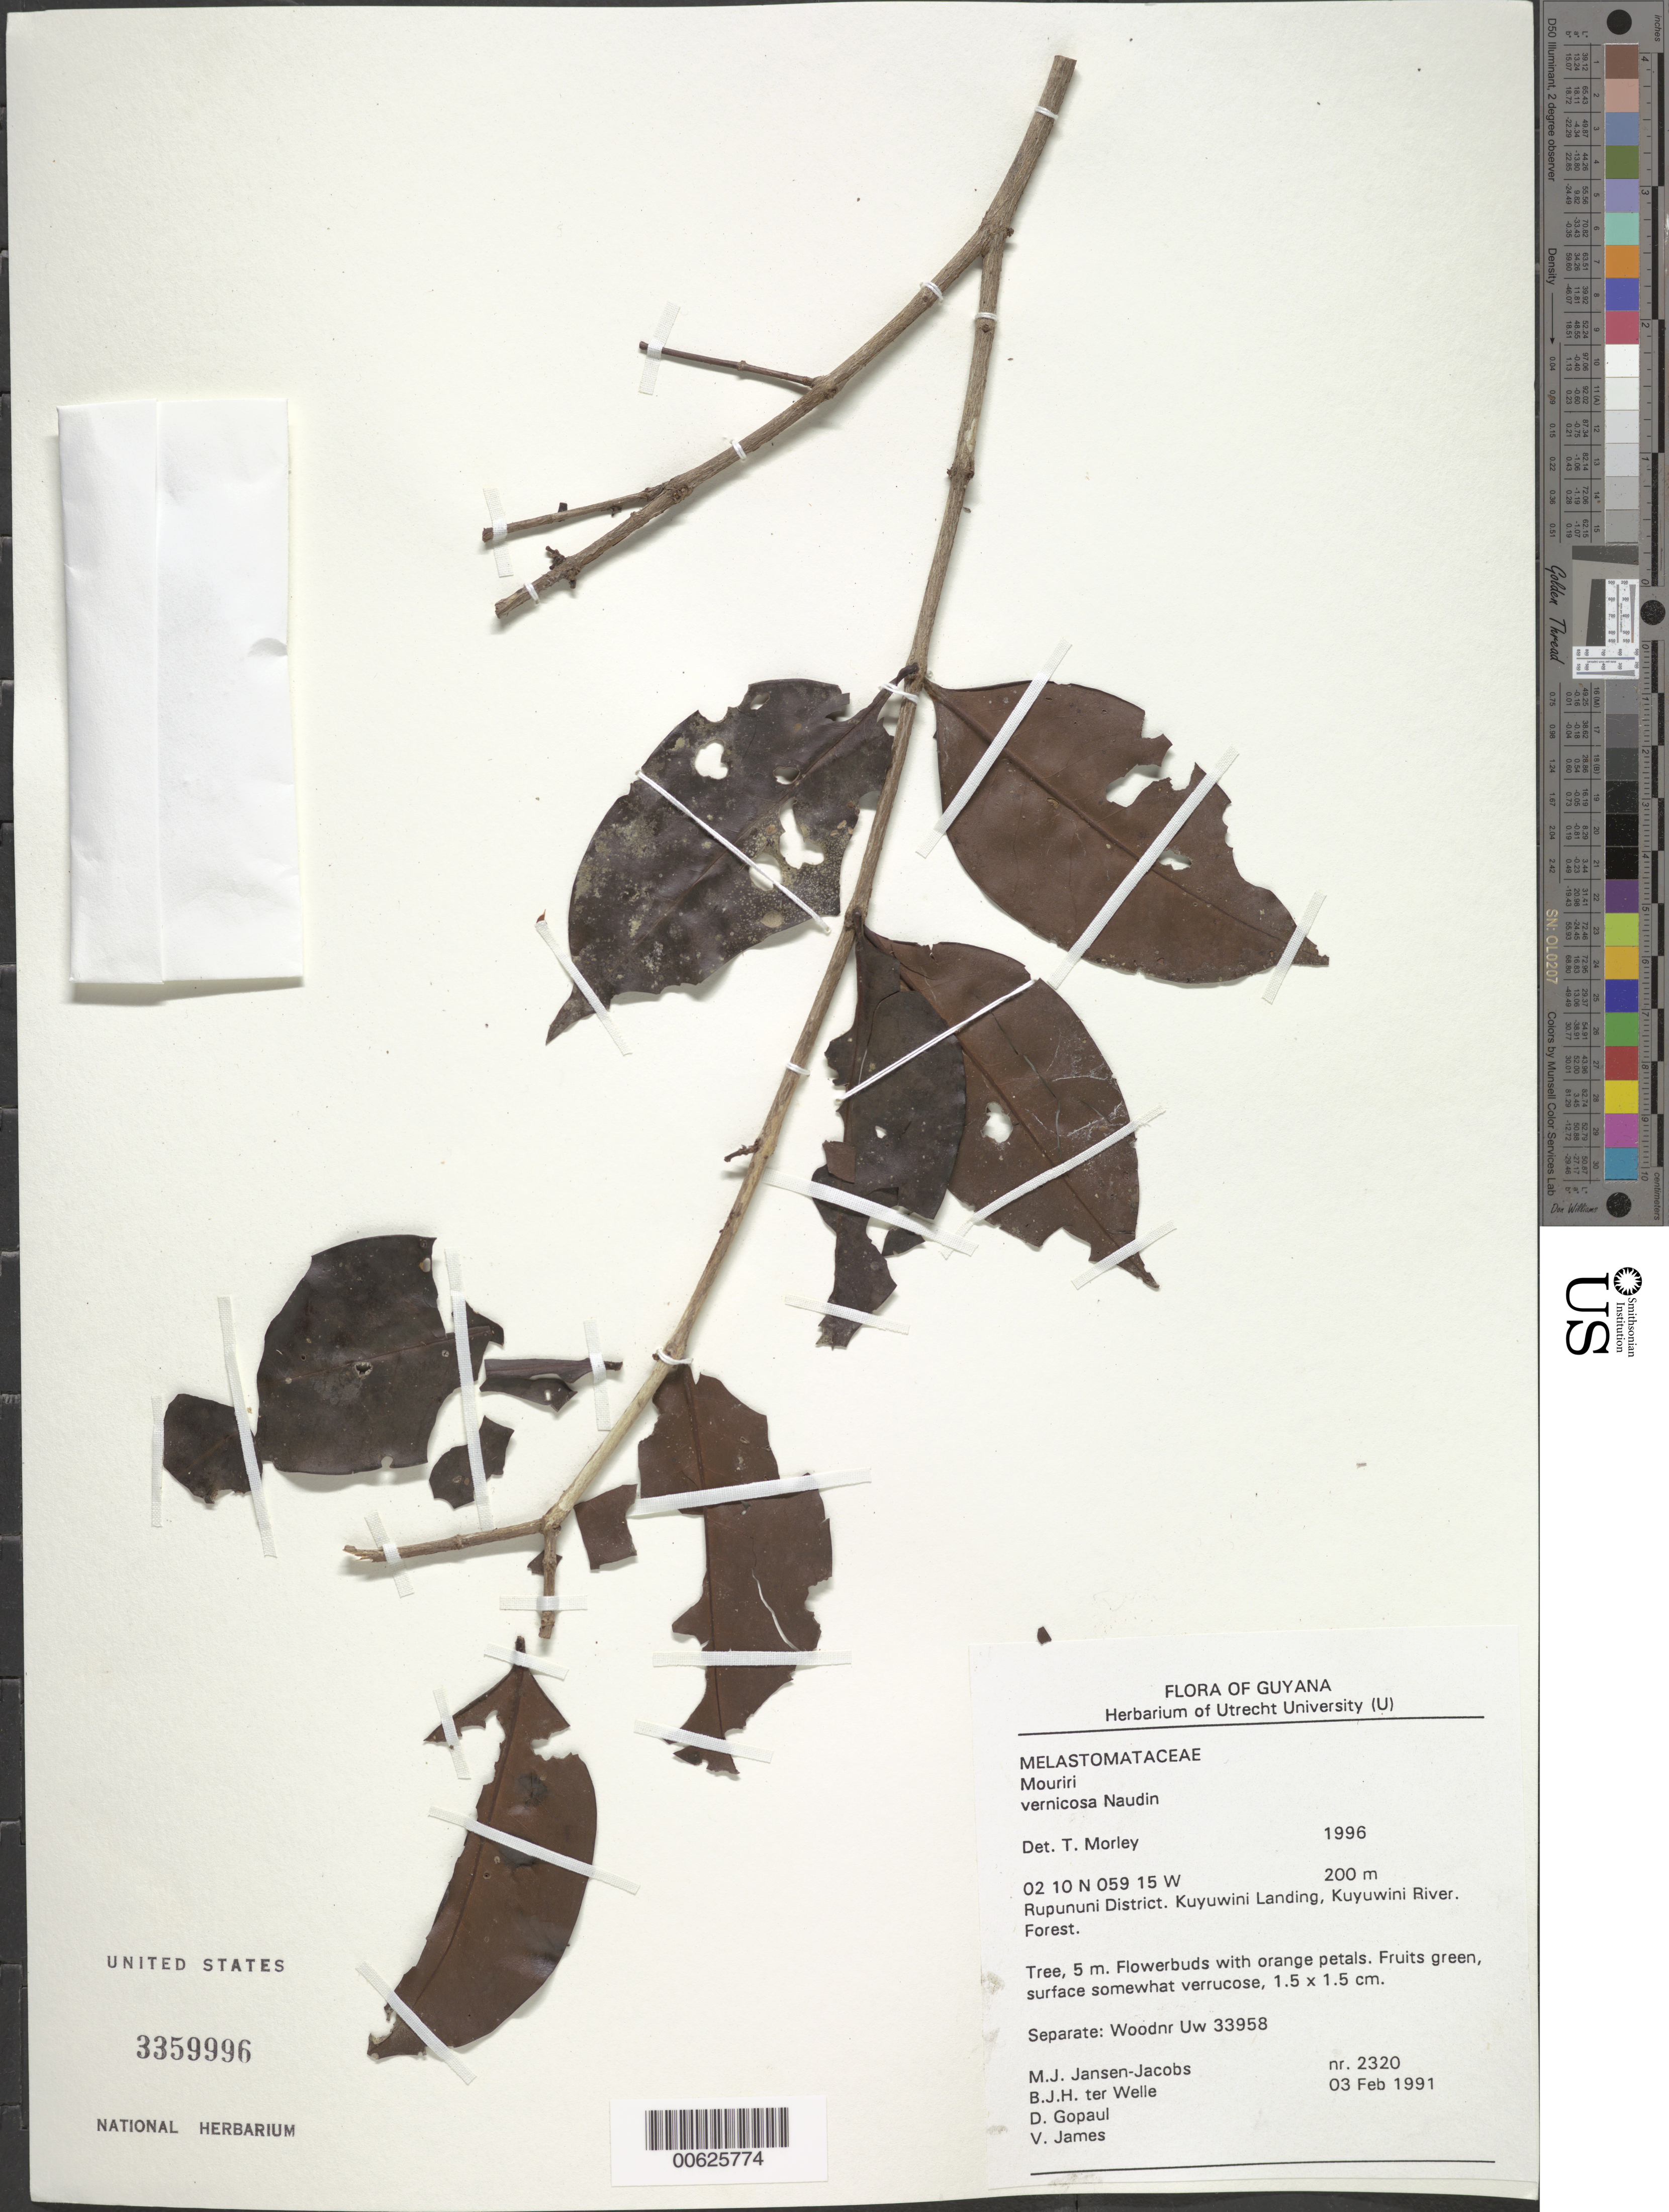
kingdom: Plantae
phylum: Tracheophyta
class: Magnoliopsida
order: Myrtales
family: Melastomataceae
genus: Mouriri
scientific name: Mouriri vernicosa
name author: Naudin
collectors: M. J. Jansen-Jacobs, B. Welle, D. Gopaul & V. James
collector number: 2320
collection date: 1991-02-03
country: Guyana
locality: Rupununi District. Kuyuwini Landing, Kuyuwini River.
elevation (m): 200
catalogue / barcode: US 3359996